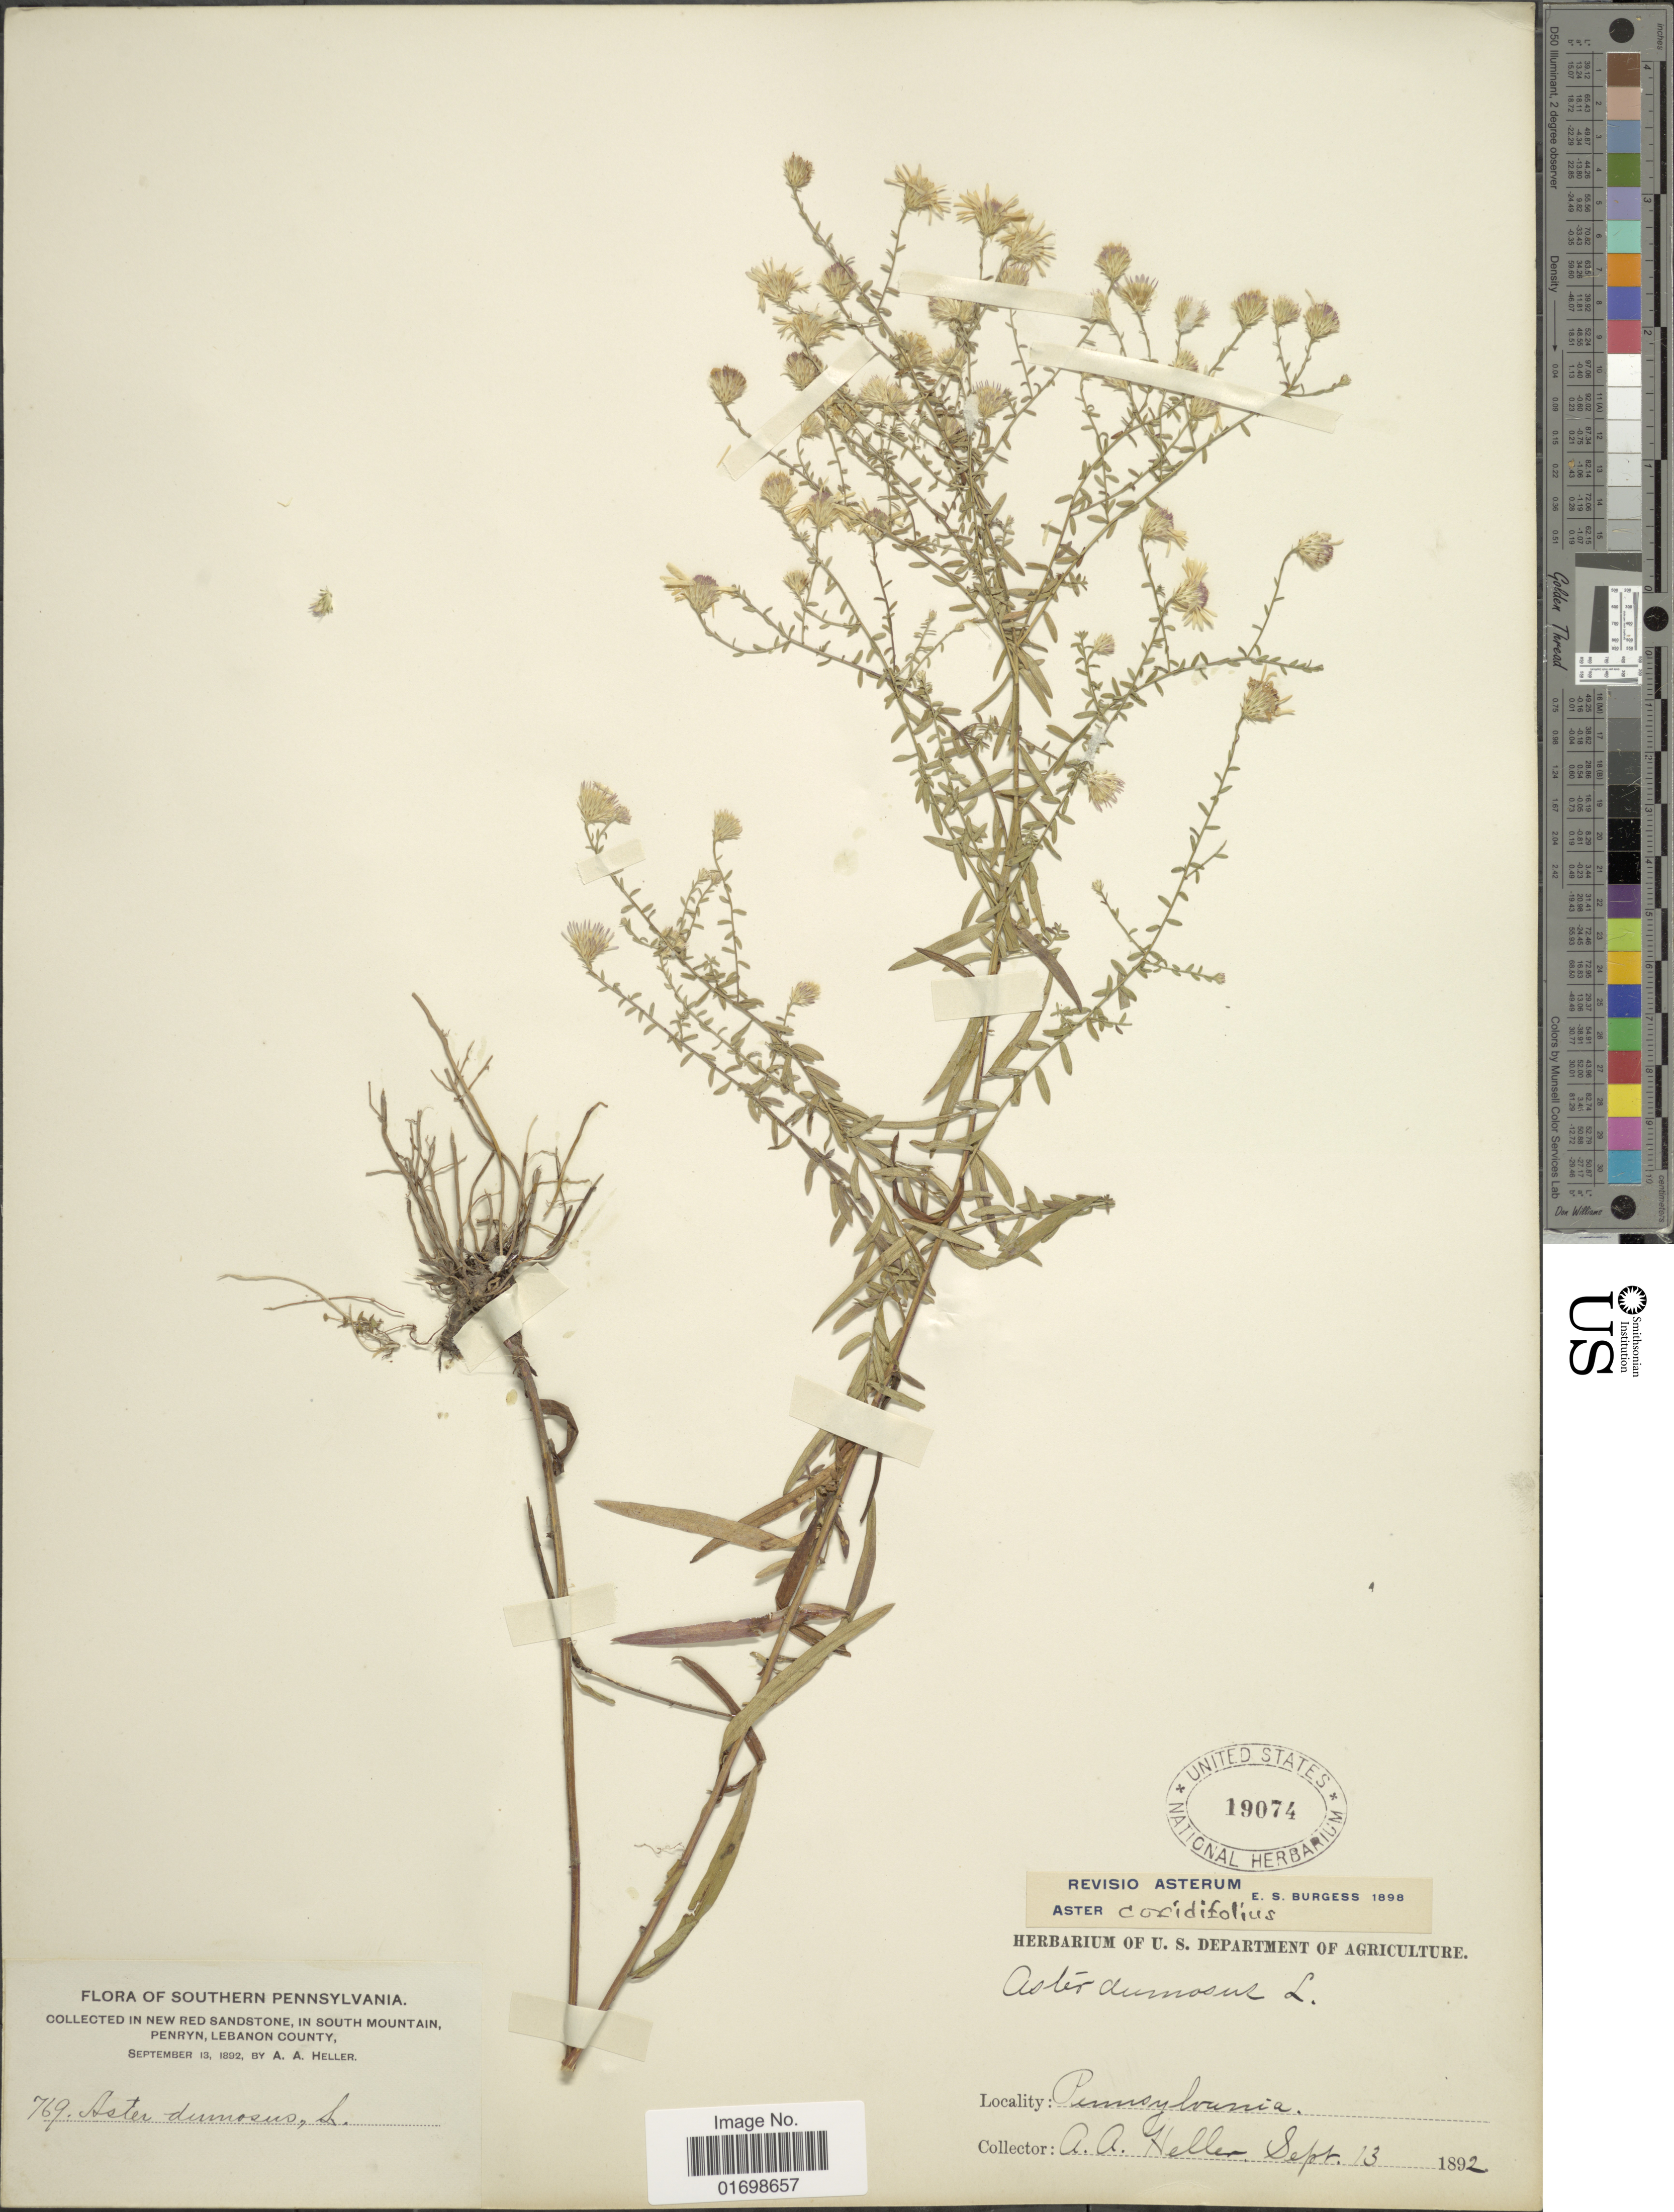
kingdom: Plantae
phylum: Tracheophyta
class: Magnoliopsida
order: Asterales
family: Asteraceae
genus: Symphyotrichum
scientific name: Symphyotrichum dumosum var. coridifolium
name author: (Michx.) Semple et al.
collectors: A. A. Heller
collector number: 769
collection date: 1892-09-13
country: United States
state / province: Pennsylvania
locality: Southern Pennsylvania. New Red Sandstone, in south Mountain, Penryn, Lebanon County.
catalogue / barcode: US 19074